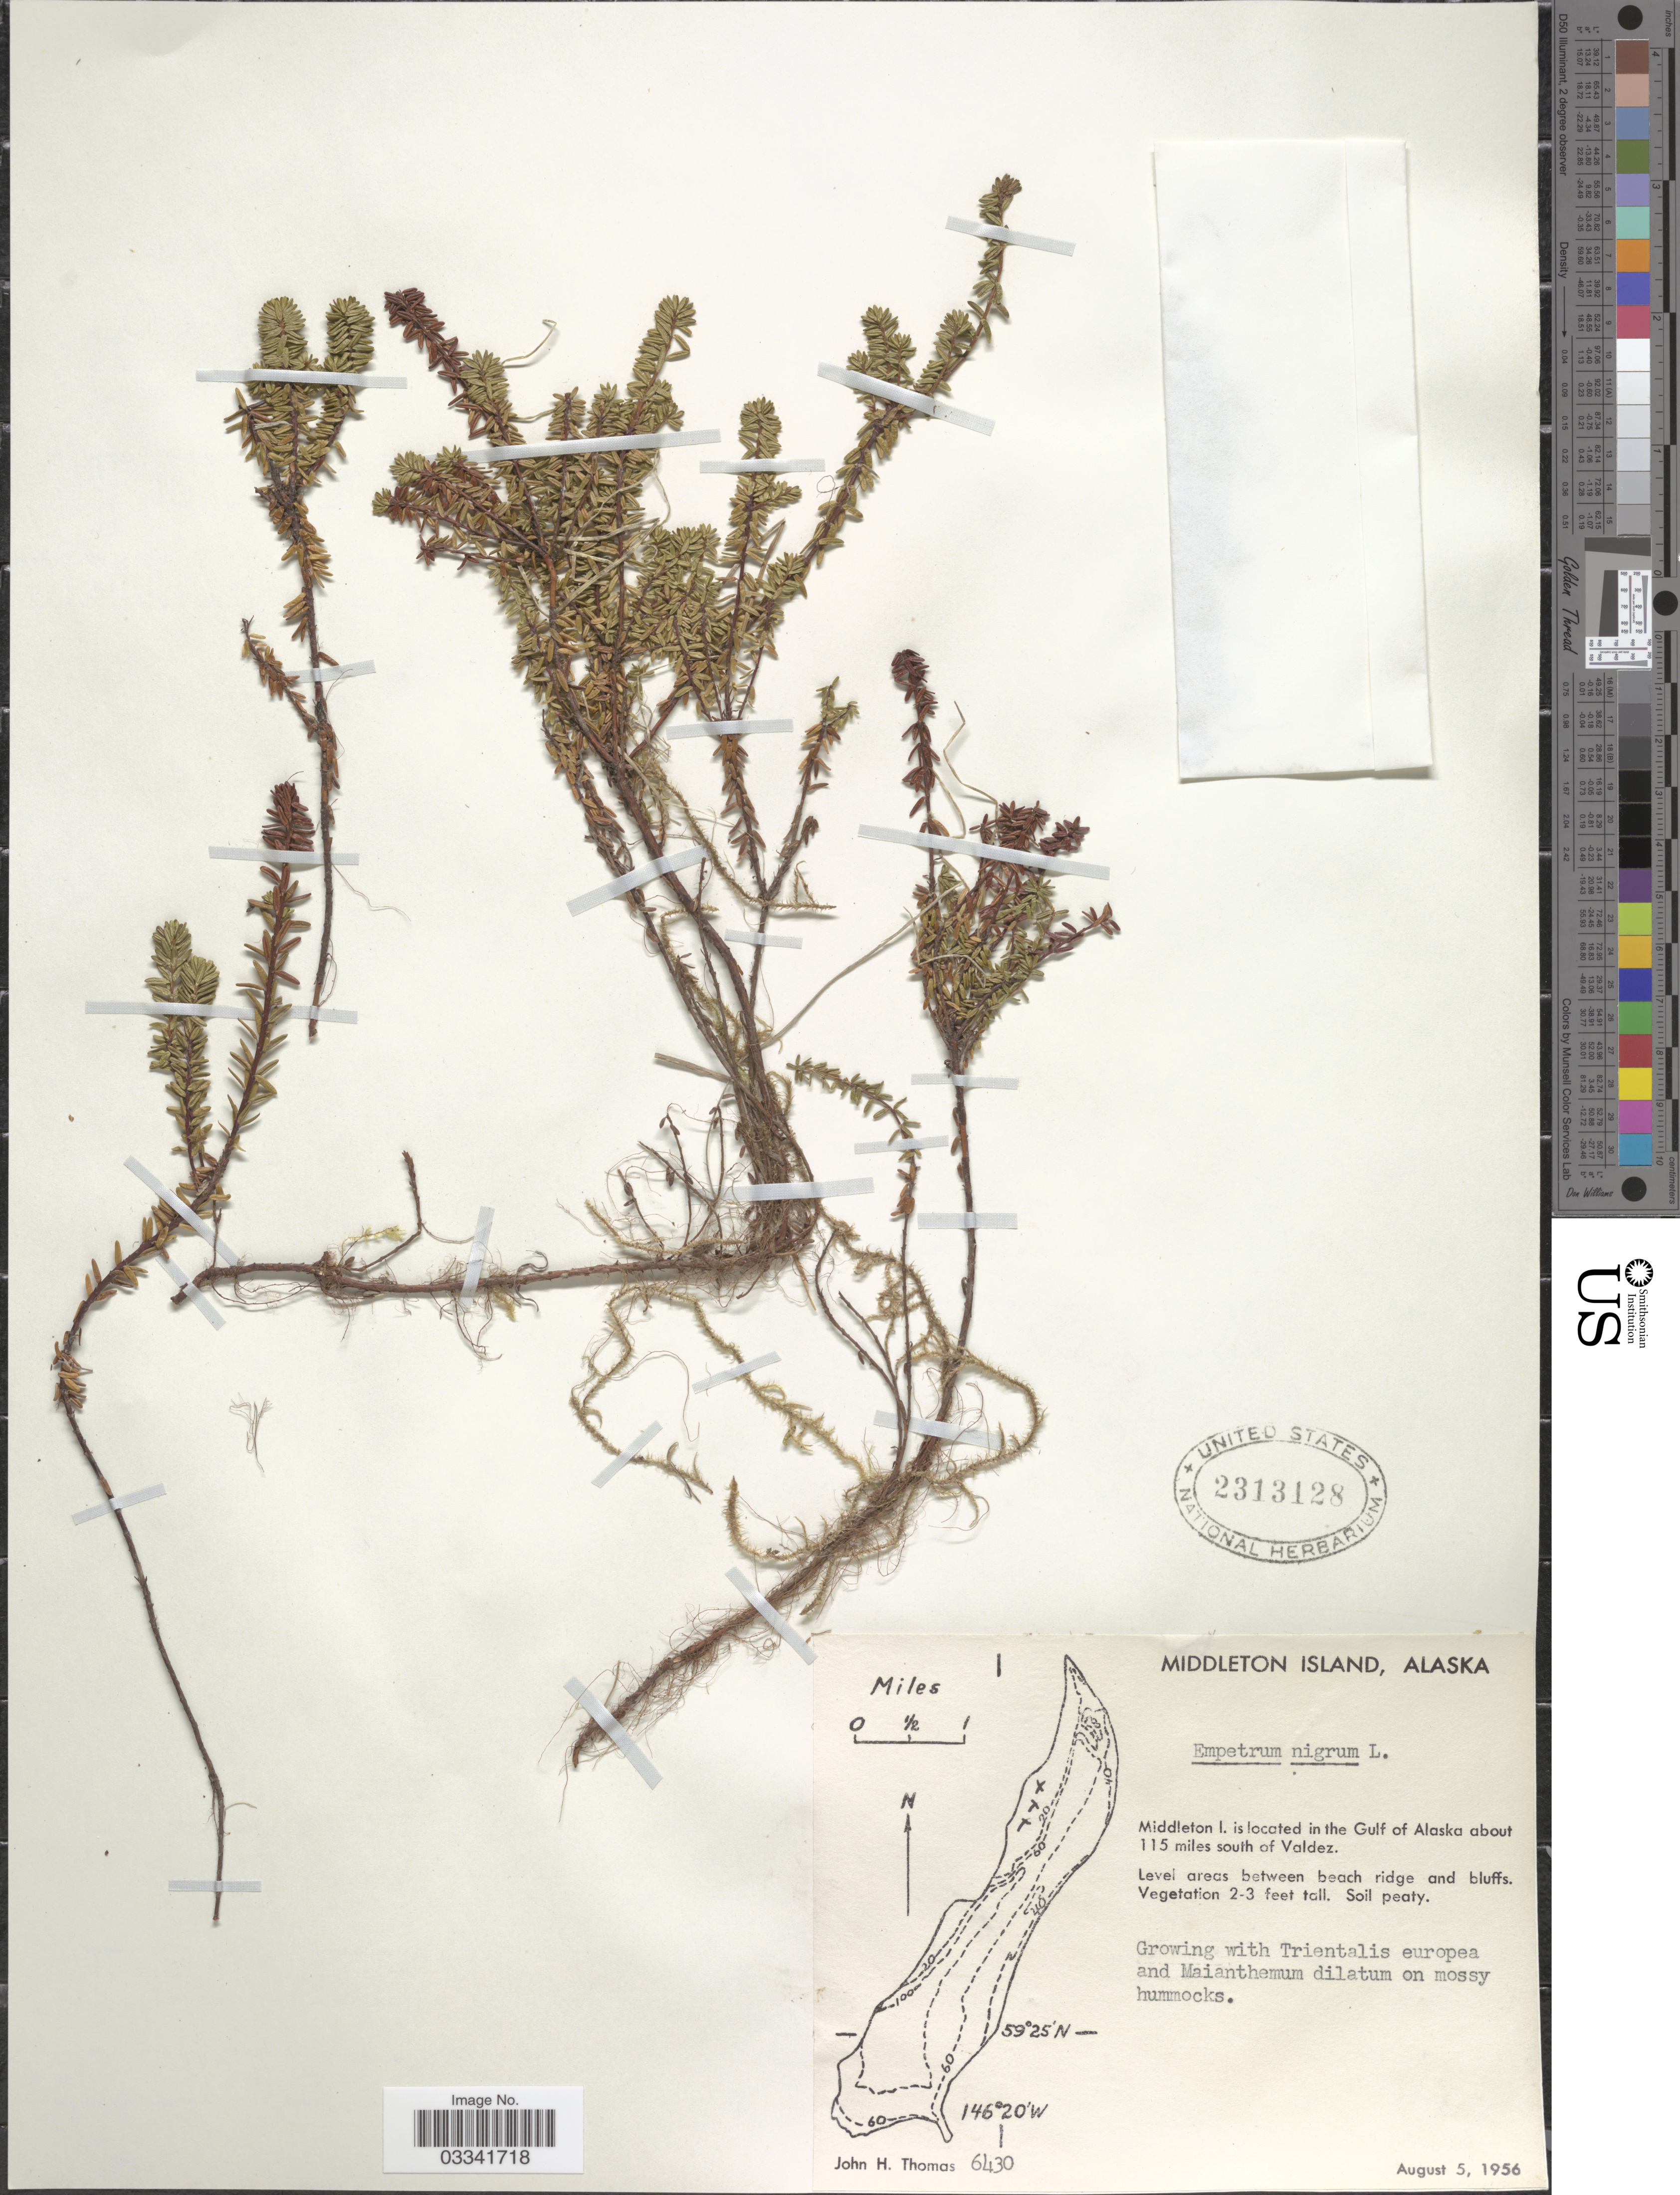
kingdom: Plantae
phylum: Tracheophyta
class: Magnoliopsida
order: Ericales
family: Ericaceae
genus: Empetrum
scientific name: Empetrum nigrum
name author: L.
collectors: J. H. Thomas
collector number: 6430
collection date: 1956-08-05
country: United States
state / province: Alaska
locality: Middleton Island. Middleton I. is located in the Gulf of Alaska about 115 miles south of Valdez.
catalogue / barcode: US 2313128